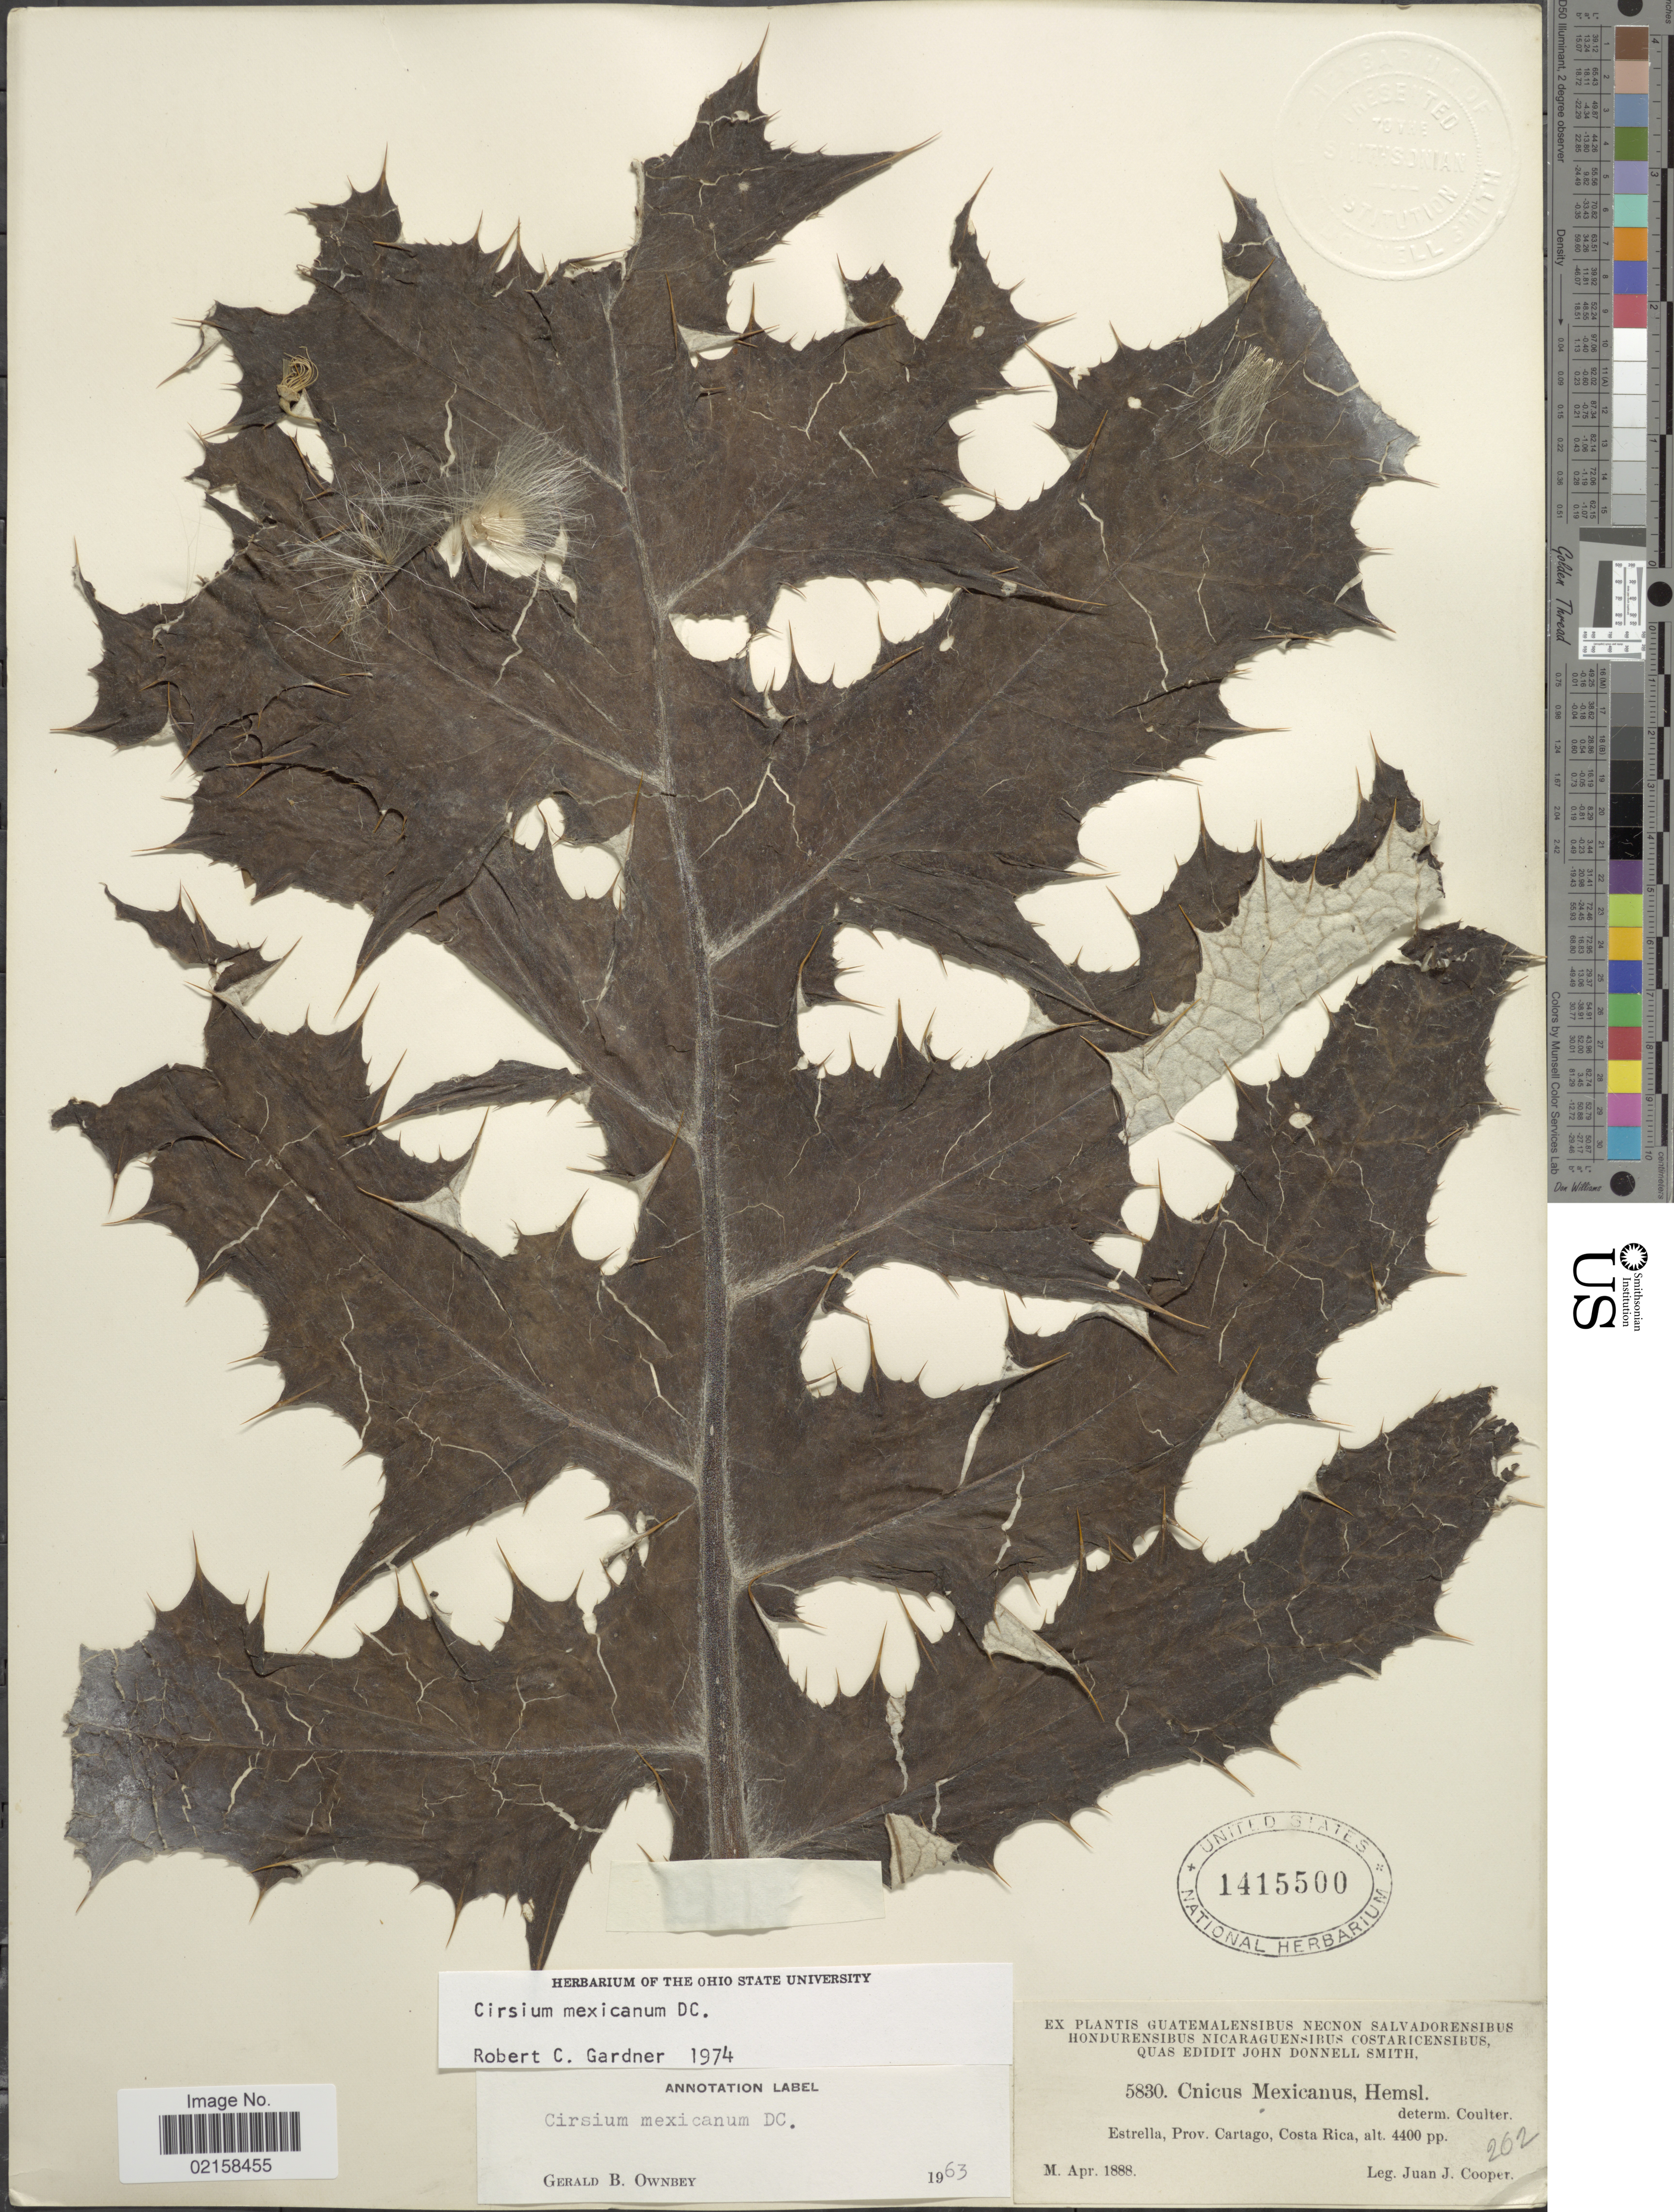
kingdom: Plantae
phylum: Tracheophyta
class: Magnoliopsida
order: Asterales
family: Asteraceae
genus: Cirsium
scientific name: Cirsium mexicanum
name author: DC.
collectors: J. J. Cooper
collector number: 5830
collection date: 1888-04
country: Costa Rica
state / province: Cartago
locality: Estrella.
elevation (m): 1341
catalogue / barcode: US 1415500